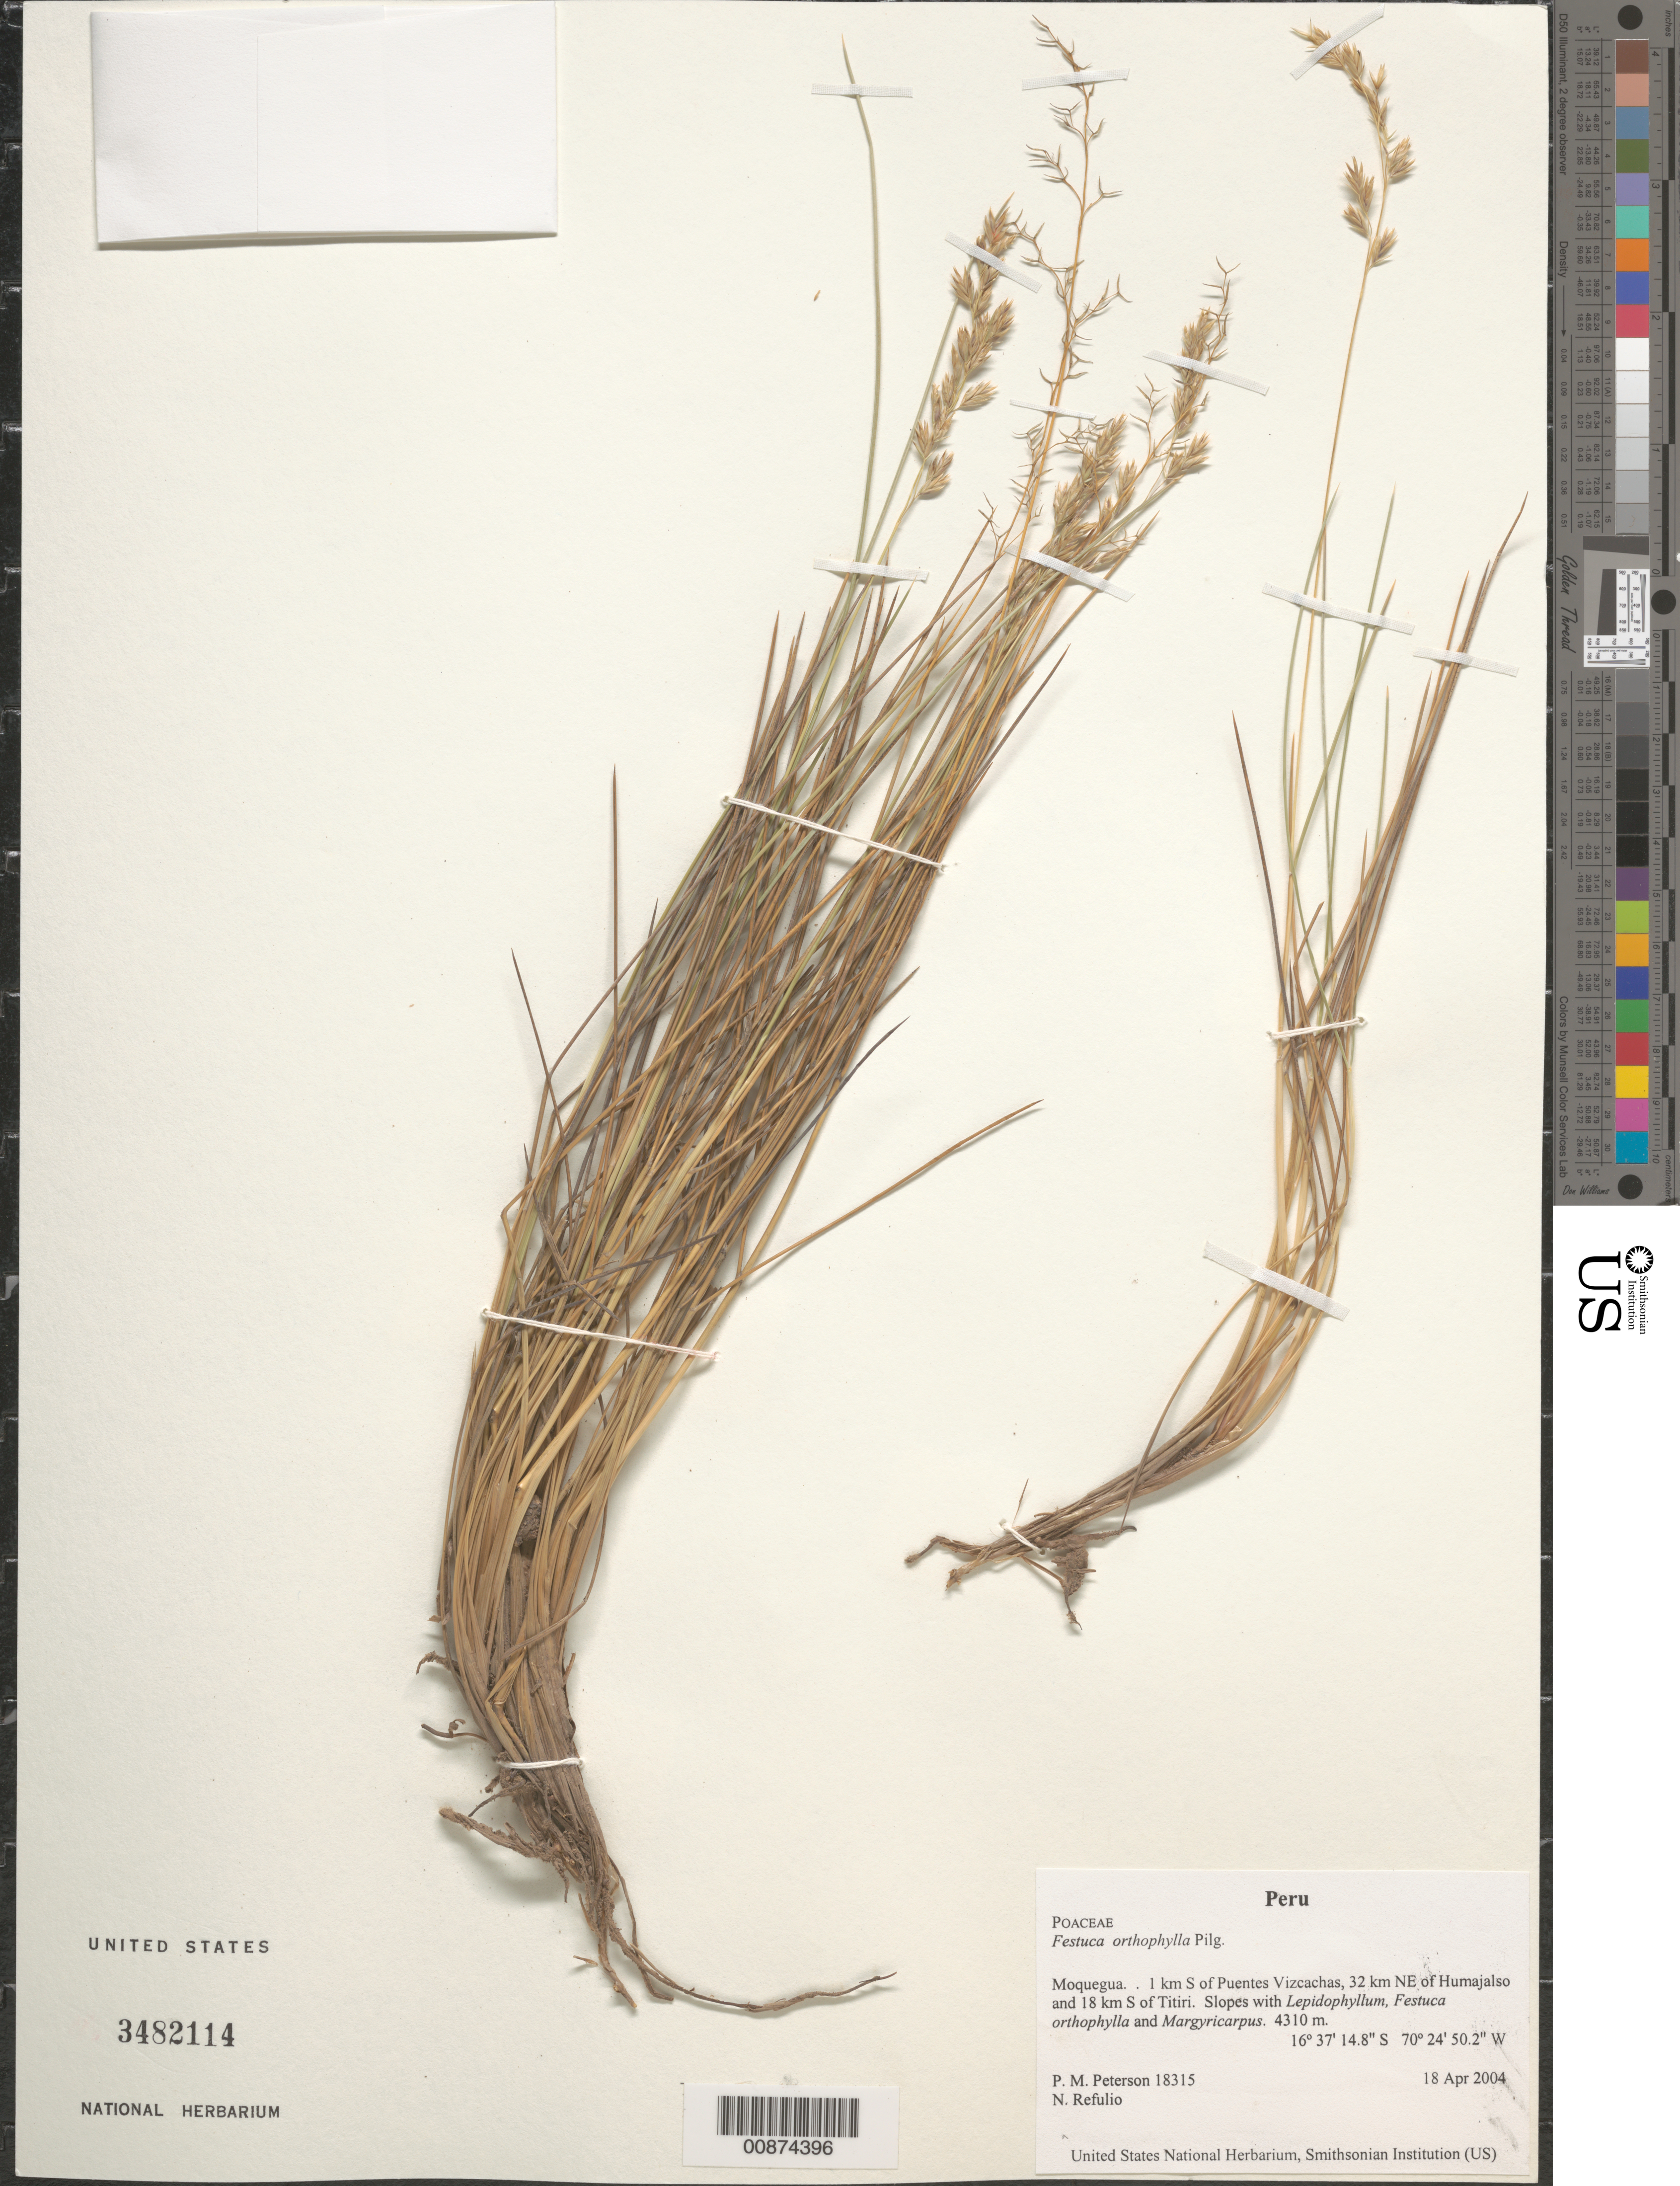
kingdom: Plantae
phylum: Tracheophyta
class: Liliopsida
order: Poales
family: Poaceae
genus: Festuca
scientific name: Festuca orthophylla var. boliviana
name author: Pilg.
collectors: P. M. Peterson & N. Refulio-Rodríguez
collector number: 18315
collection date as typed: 18 Apr 2004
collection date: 2004-04-18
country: Peru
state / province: Moquegua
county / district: Mariscal Nieto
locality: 1 km S of Puentes Vizcachas, 32 km NE of Humajalso and 18 km S of Titiri. Slopes with Lepidophyllum, Festuca orthophylla and Margyricarpus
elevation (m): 4310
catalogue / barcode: US 3482114